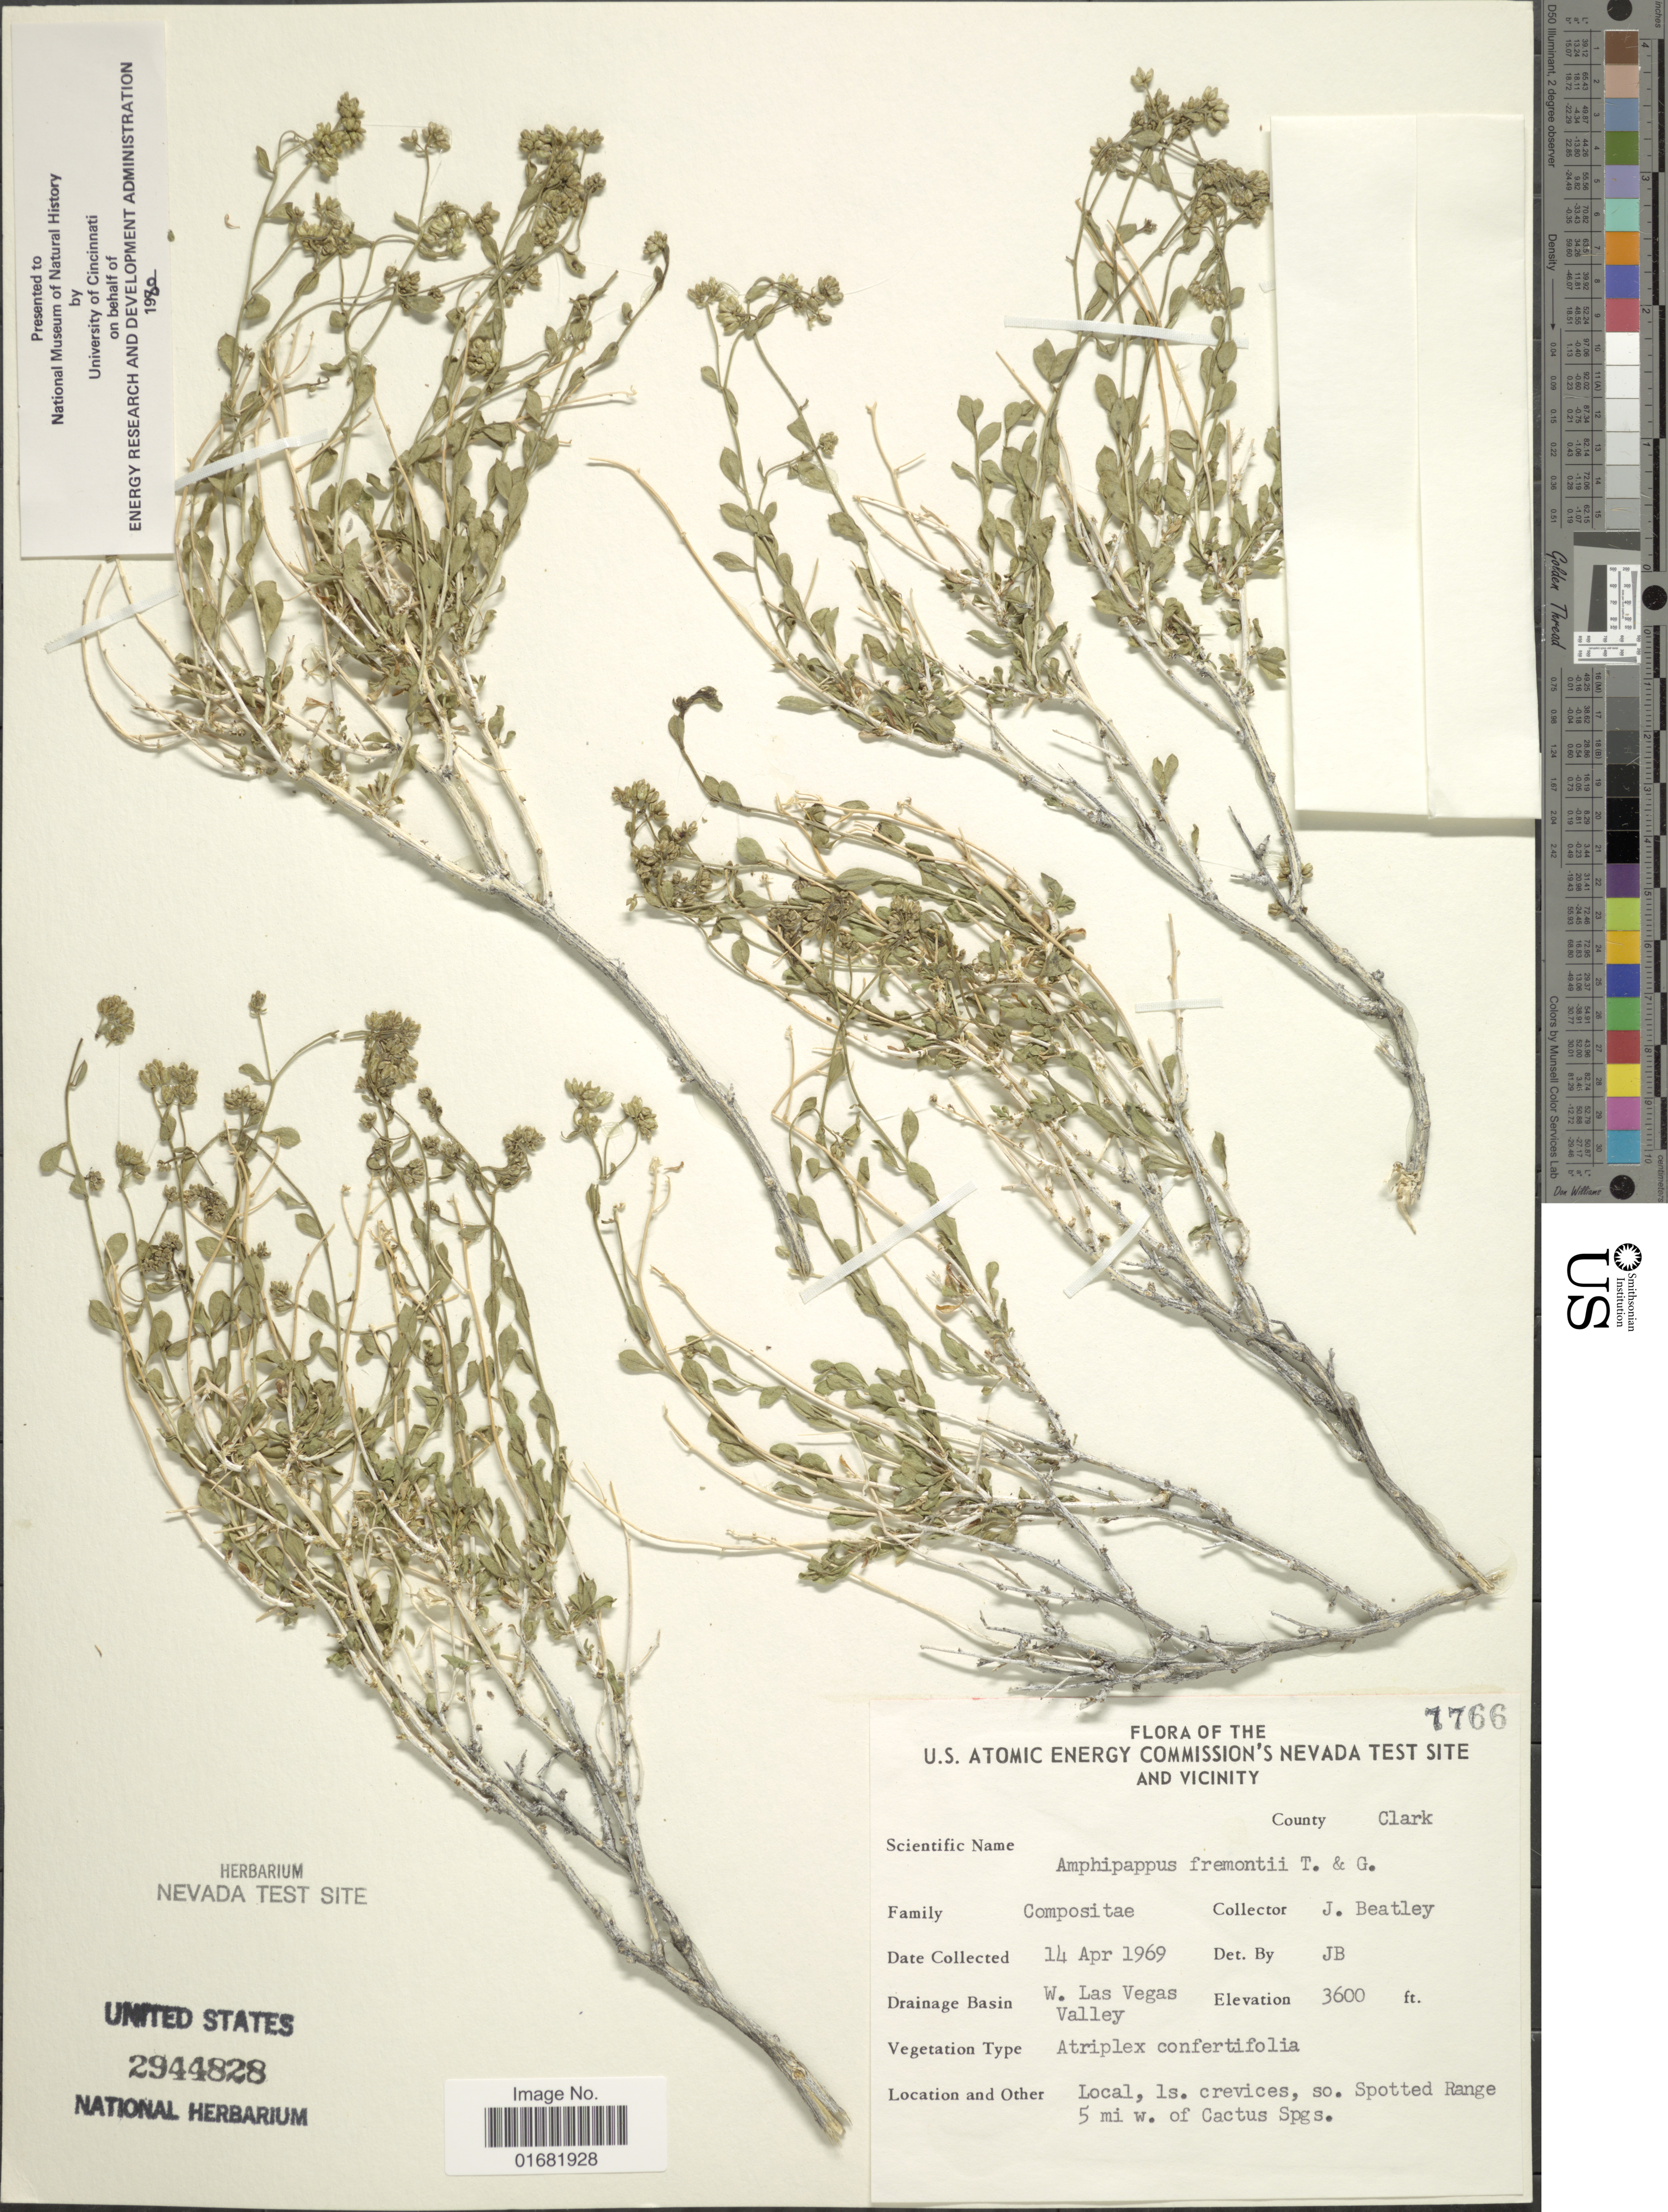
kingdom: Plantae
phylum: Tracheophyta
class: Magnoliopsida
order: Asterales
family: Asteraceae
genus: Amphipappus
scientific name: Amphipappus fremontii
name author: Torr. & A. Gray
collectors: J. C. Beatley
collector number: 7766*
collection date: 1969-04-14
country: United States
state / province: Nevada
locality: U.S. Atomic Energy Commission's Nevada Test Site and vicinity. County Clark. Drainage Basin W. Las Vegas Valley. 1s. crevices, so. Spotted Range 5 mi w. of Cactus Spgs.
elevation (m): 1097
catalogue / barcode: US 2944828